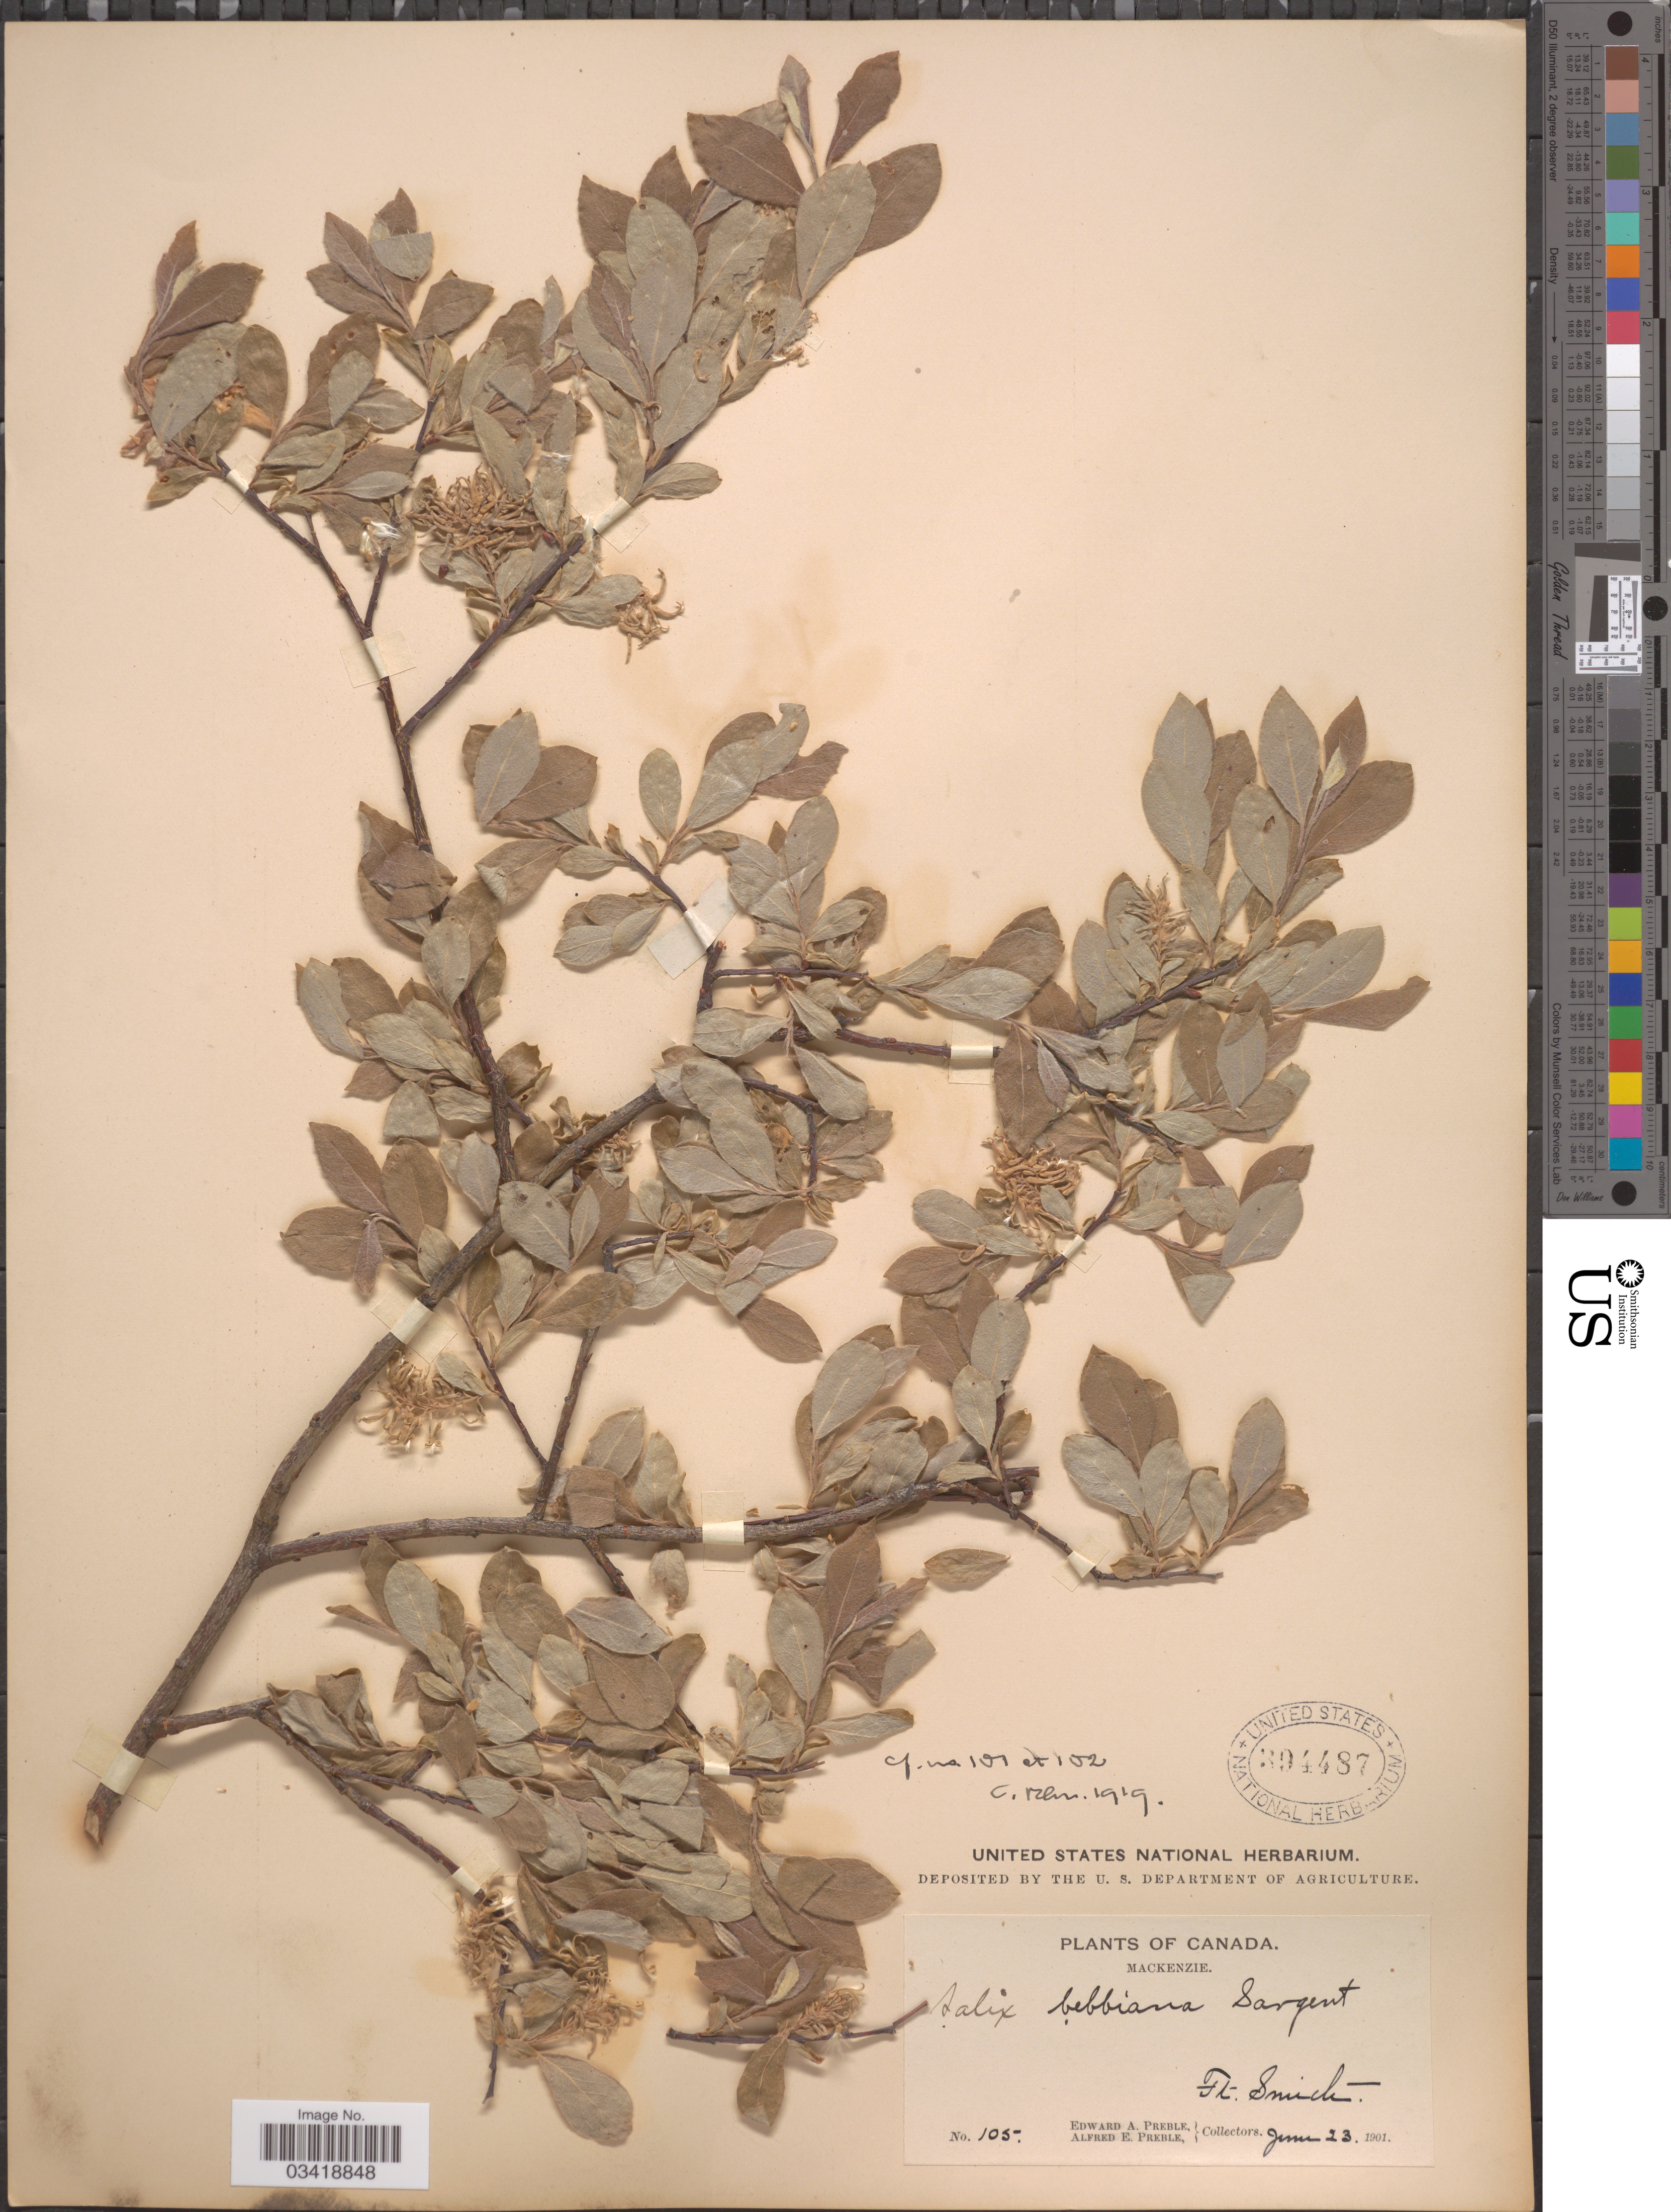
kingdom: Plantae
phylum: Tracheophyta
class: Magnoliopsida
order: Malpighiales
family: Salicaceae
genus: Salix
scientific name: Salix bebbiana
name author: Sarg.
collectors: E. Preble & A. Preble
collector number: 105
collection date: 1901-06-23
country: Canada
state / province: Northwest Territories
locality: Mackenzie. Ft. Smith.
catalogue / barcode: US 394487